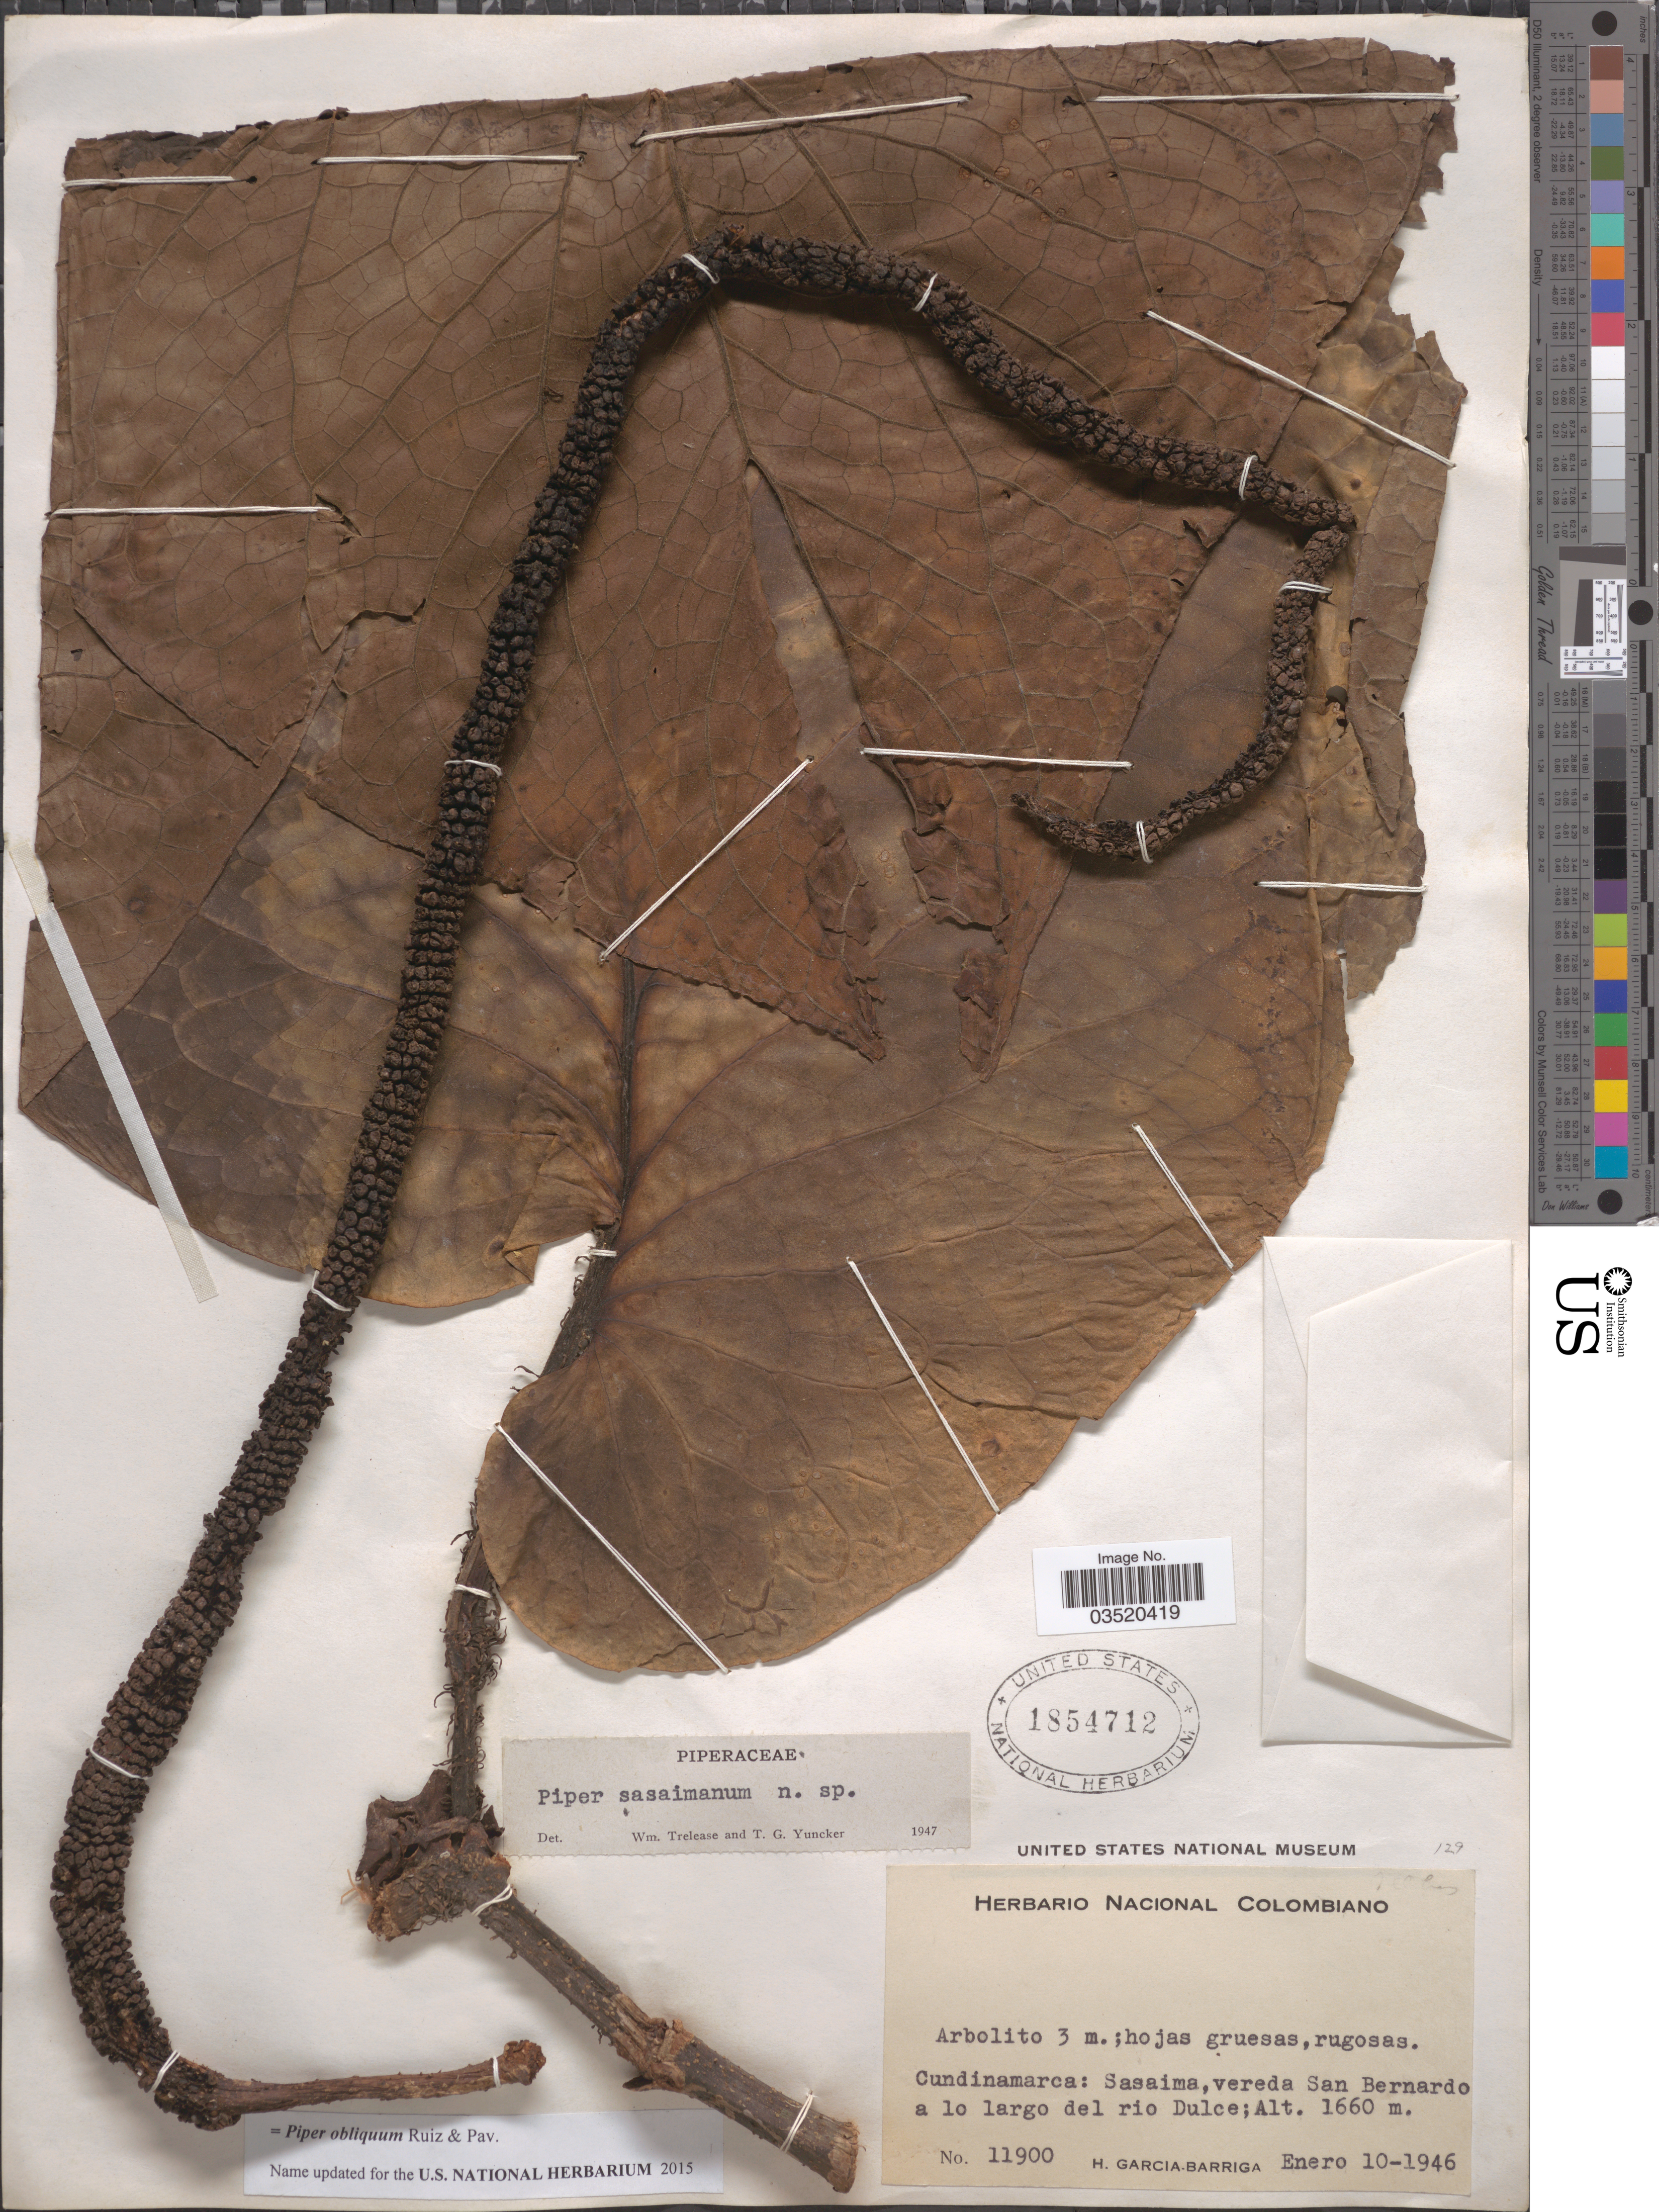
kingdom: Plantae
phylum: Tracheophyta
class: Magnoliopsida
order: Piperales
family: Piperaceae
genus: Piper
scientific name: Piper obliquum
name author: Ruiz & Pav.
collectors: H. García Barriga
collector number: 11900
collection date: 1946-01-10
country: Colombia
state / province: Cundinamarca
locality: Sasaima, vereda San Bernardo a lo largo del rio Dulce.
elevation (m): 1660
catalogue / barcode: US 1854712